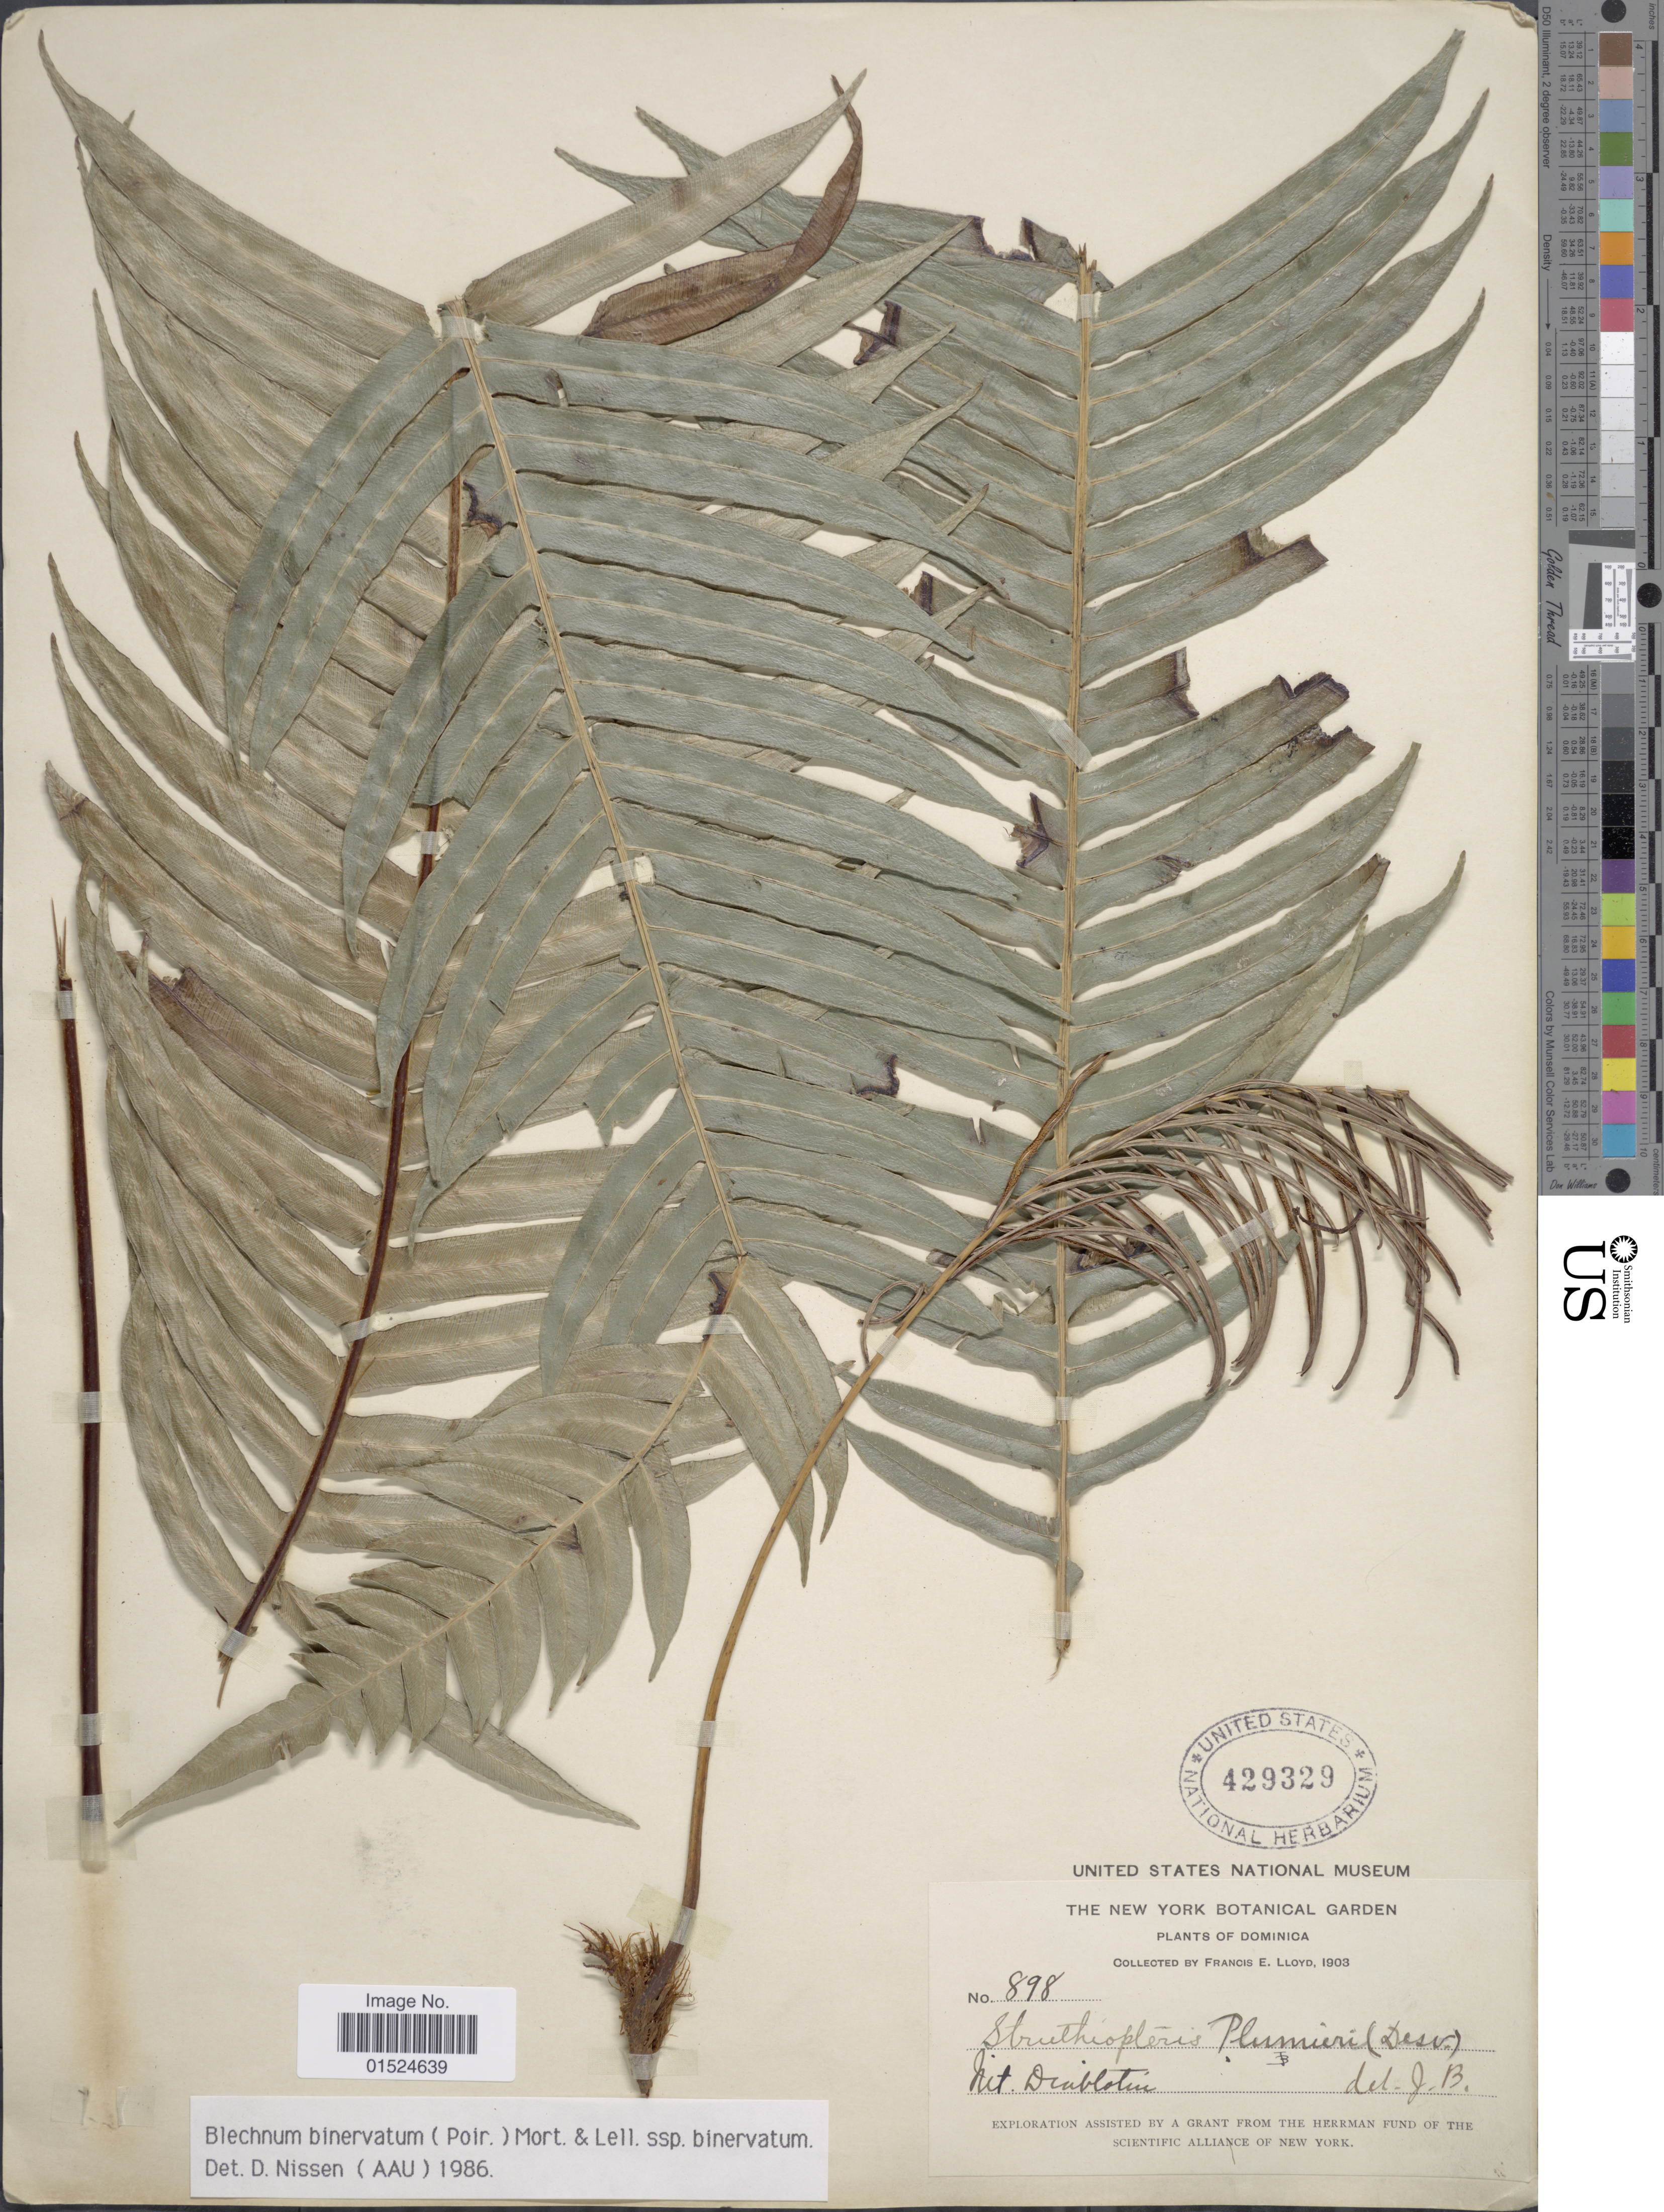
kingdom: Plantae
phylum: Tracheophyta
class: Polypodiopsida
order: Polypodiales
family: Blechnaceae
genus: Blechnum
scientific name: Blechnum binervatum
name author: (Poir.) C.V. Morton & Lellinger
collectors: Lloyd, C. E.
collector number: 898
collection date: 1903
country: Dominica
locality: Mt. Diablotin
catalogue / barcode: US 429329